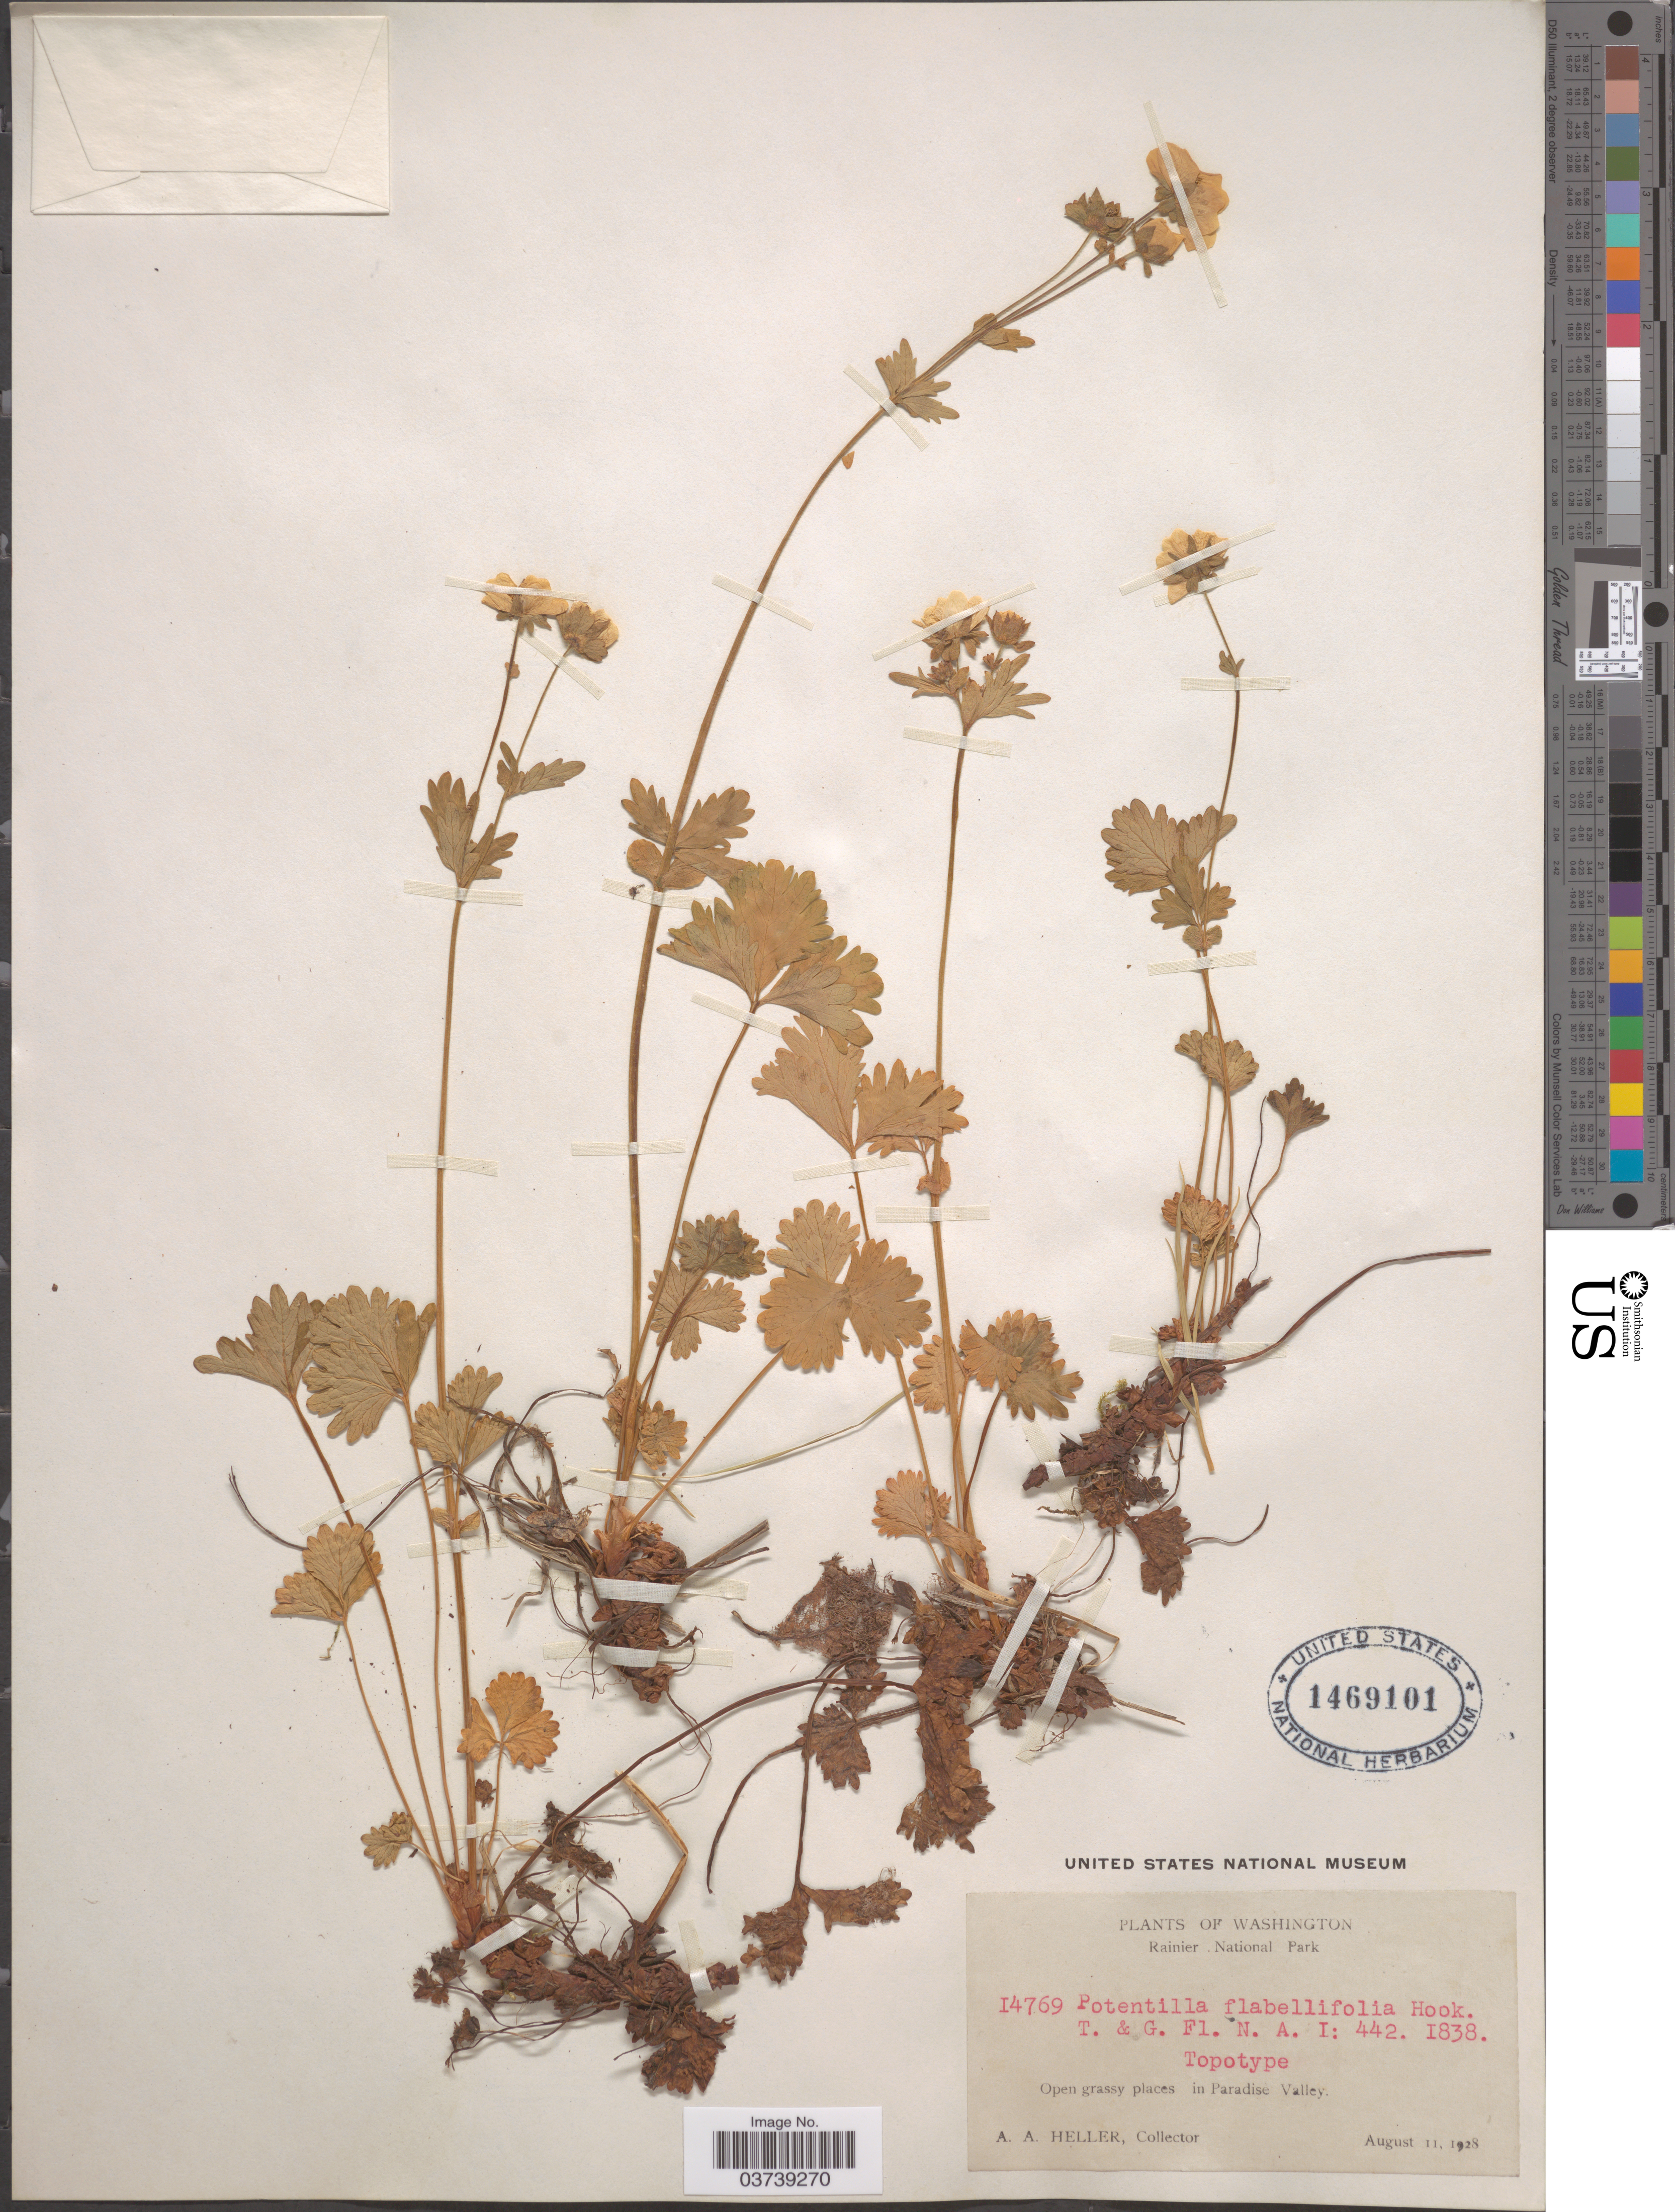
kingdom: Plantae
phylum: Tracheophyta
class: Magnoliopsida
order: Rosales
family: Rosaceae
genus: Potentilla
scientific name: Potentilla flabellifolia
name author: Hook. ex Torr. & A. Gray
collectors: A. A. Heller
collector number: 14769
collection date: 1928-08-11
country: United States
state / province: Washington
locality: Rainier National Park. Paradise Valley.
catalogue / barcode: US 1469101